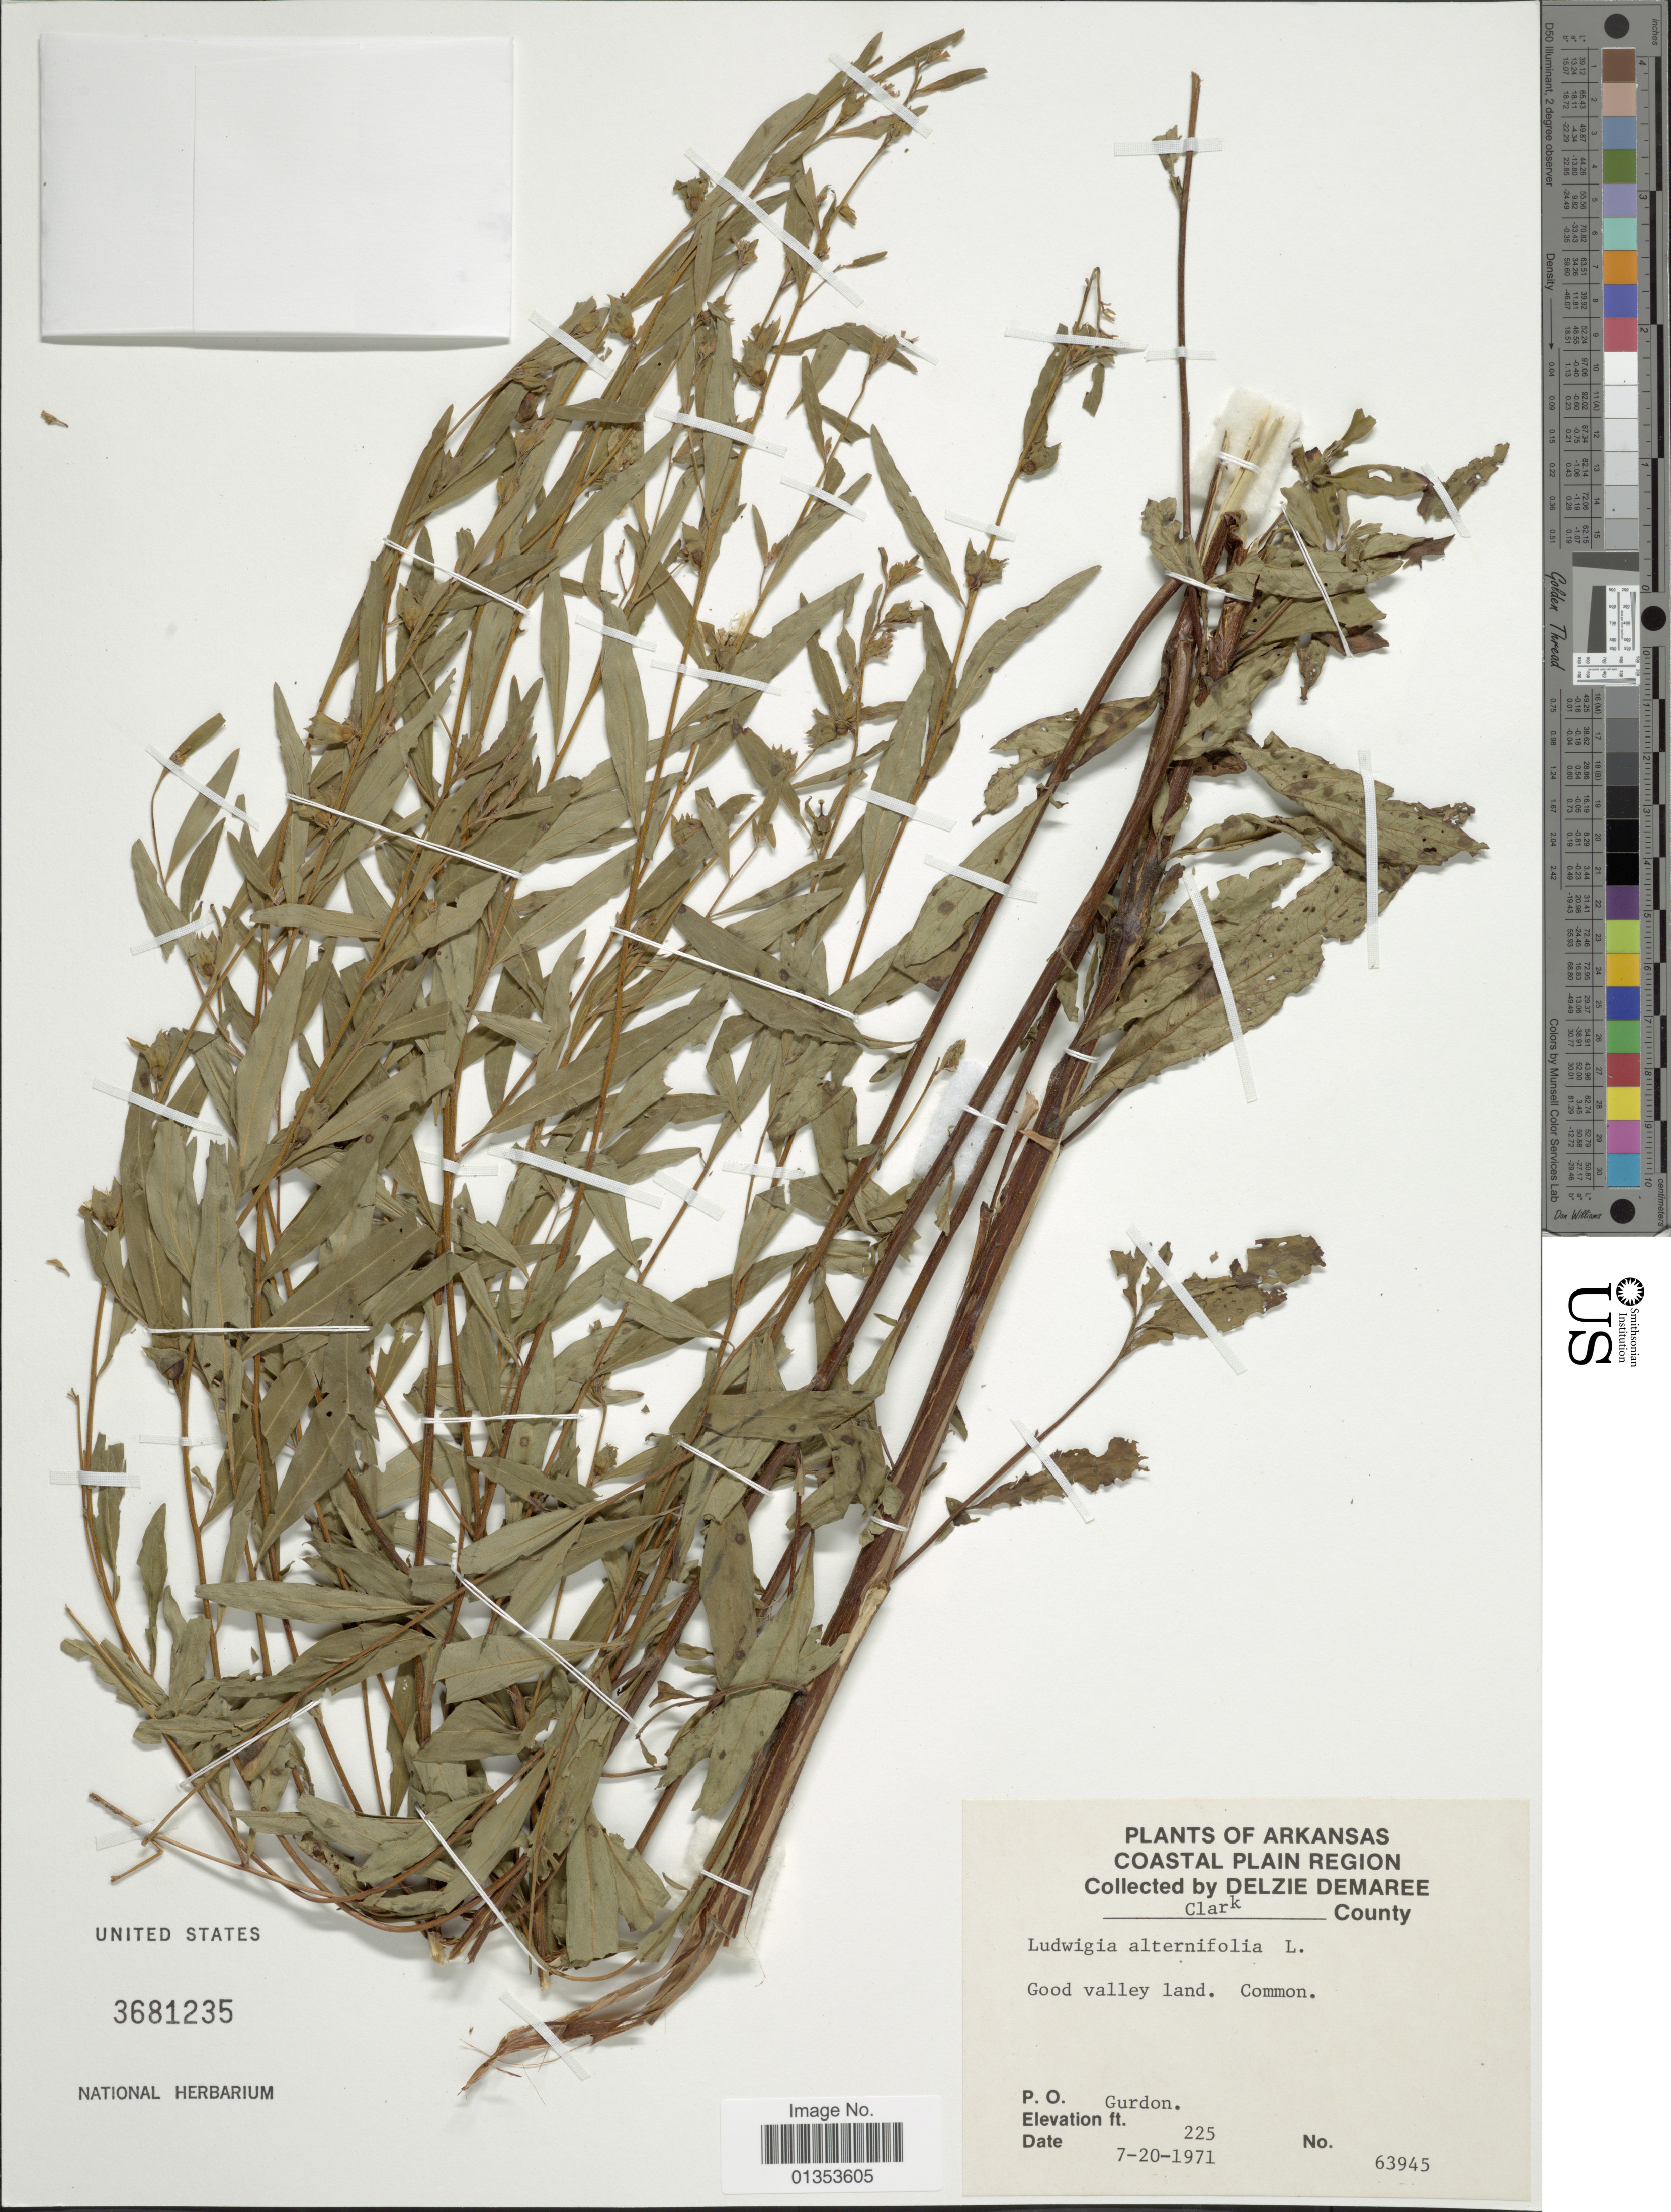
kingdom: Plantae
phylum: Tracheophyta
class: Magnoliopsida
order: Myrtales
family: Onagraceae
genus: Ludwigia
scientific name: Ludwigia alternifolia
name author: L.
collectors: D. Demaree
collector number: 63945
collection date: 1971-07-20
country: United States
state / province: Arkansas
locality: Coastal Plain Region, Clark County, Good valley land, P. O. Gurdon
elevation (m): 69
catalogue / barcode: US 3681235